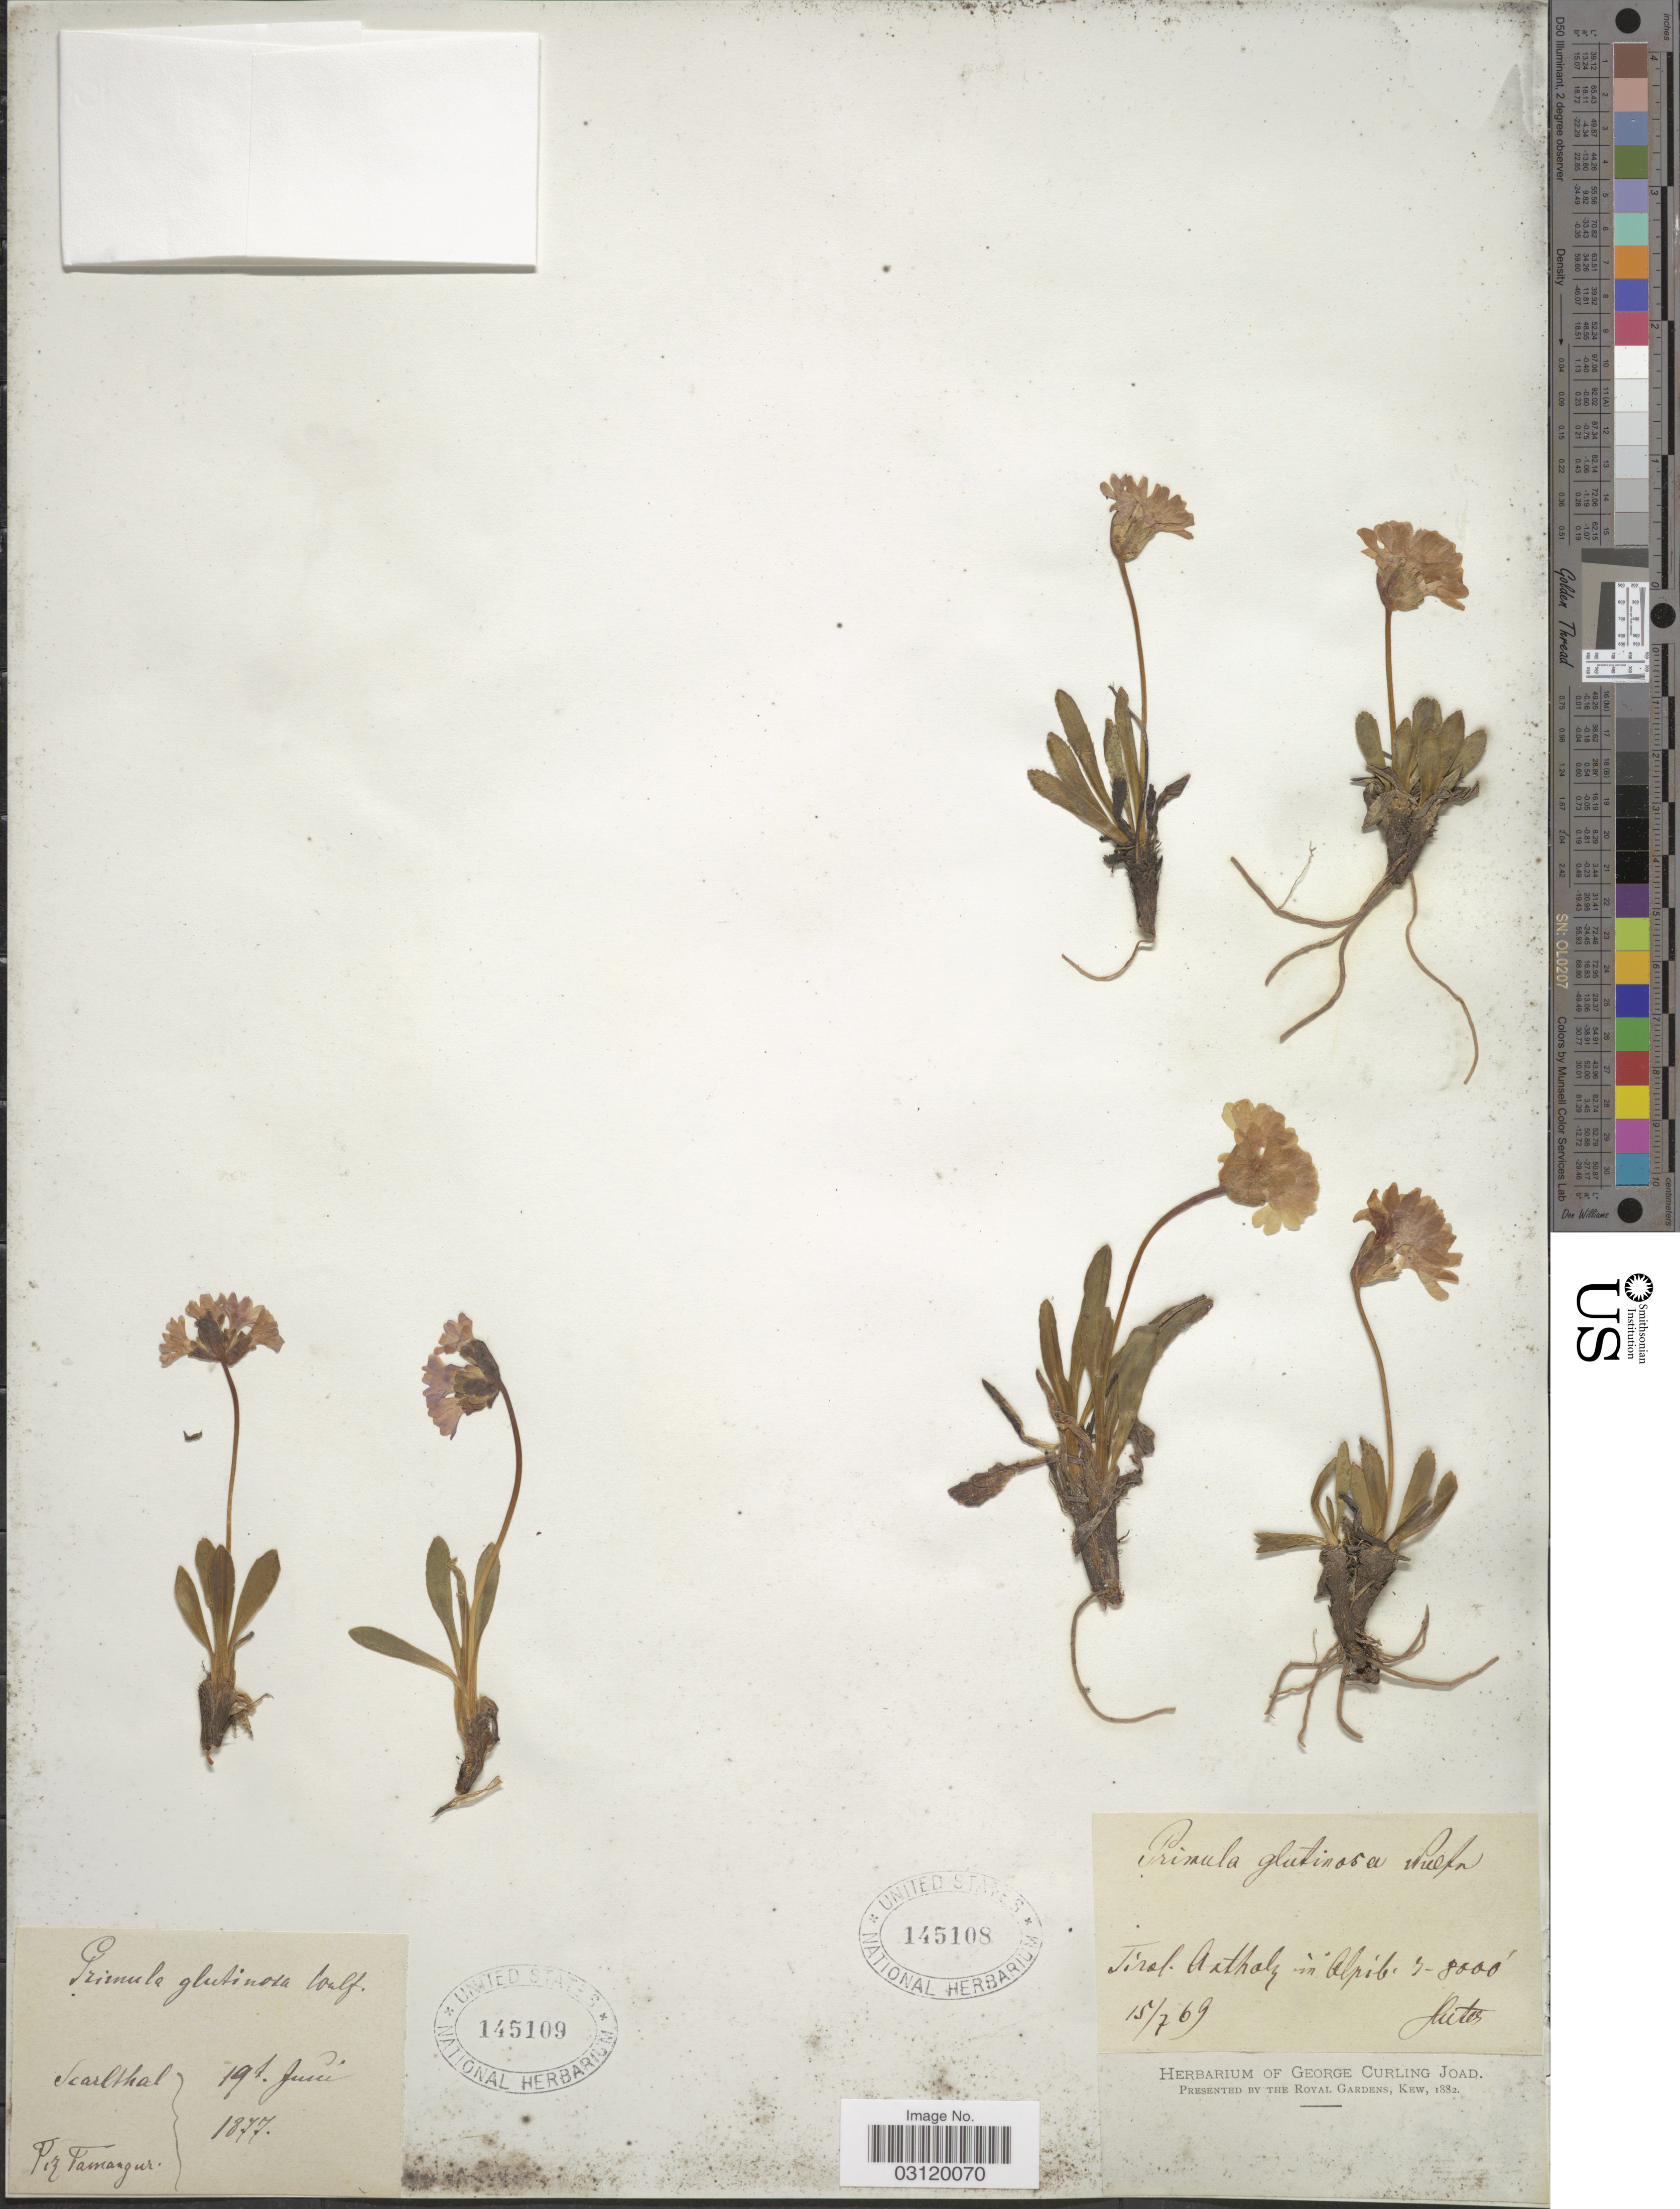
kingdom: Plantae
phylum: Tracheophyta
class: Magnoliopsida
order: Ericales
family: Primulaceae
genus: Primula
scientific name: Primula glutinosa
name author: Wulfen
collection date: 1877-06-19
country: Italy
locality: Scarlthal. Piz Tamangur.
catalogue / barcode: US 145109-2